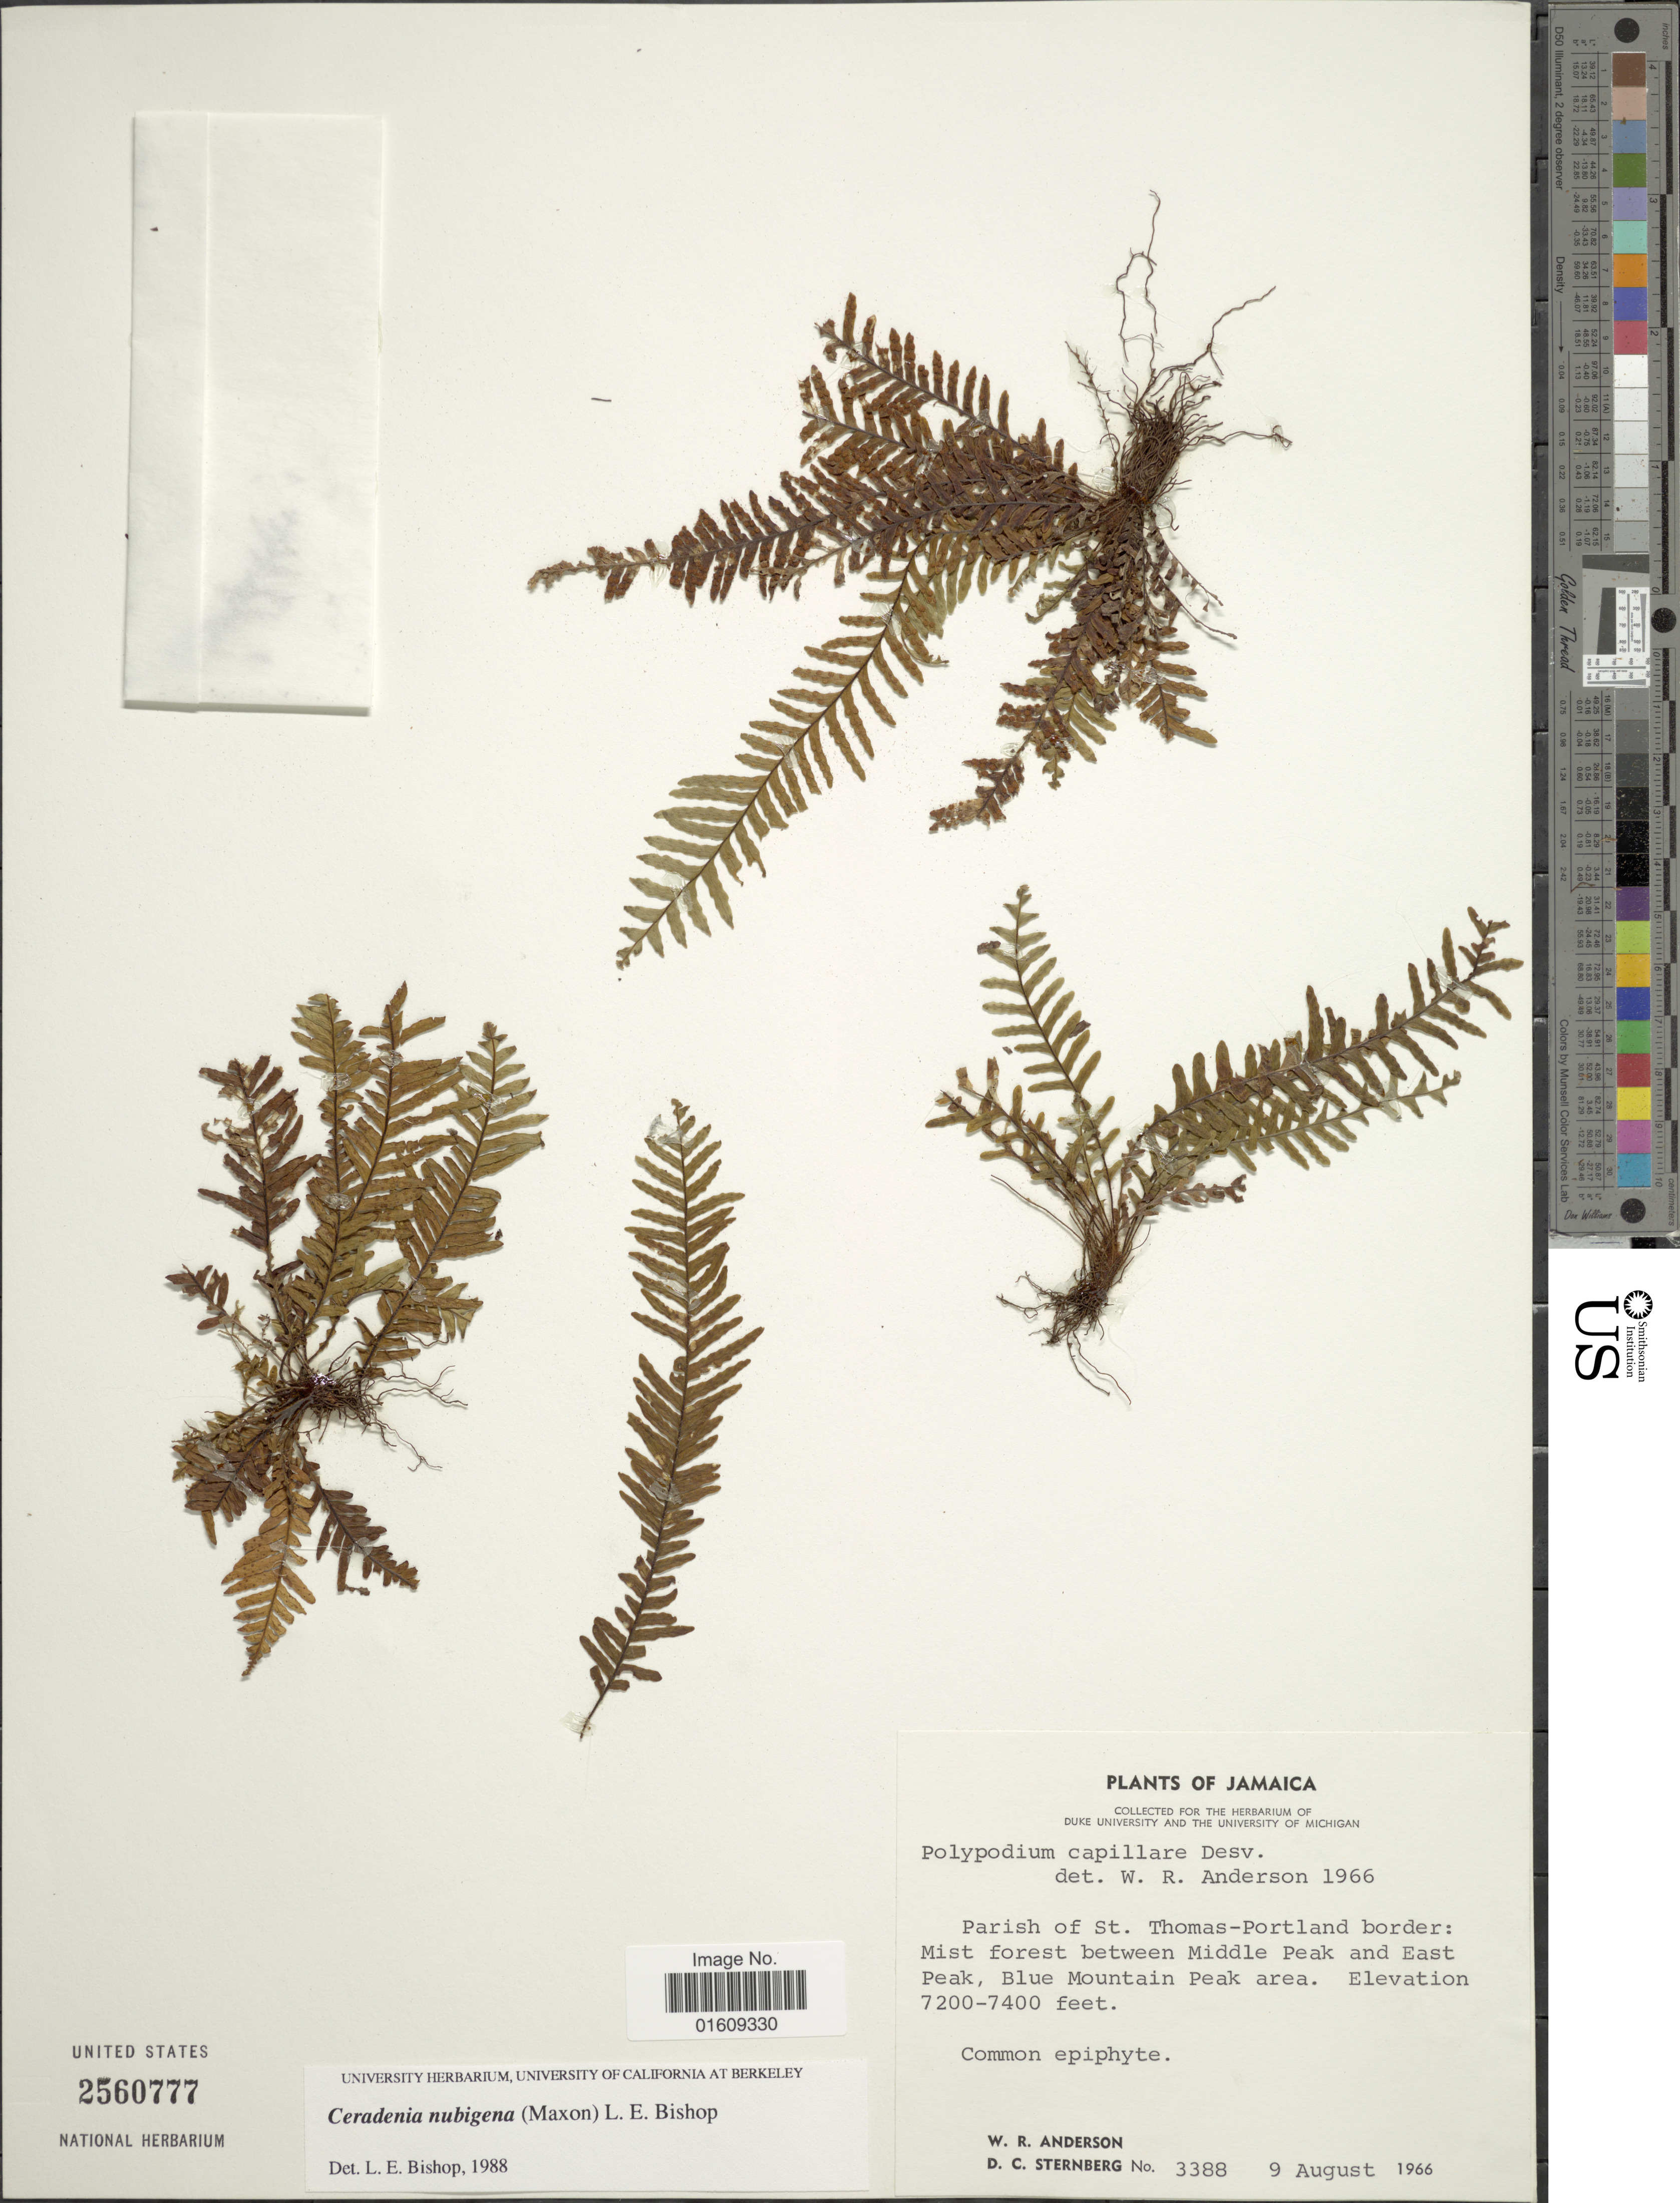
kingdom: Plantae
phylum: Tracheophyta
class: Polypodiopsida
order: Polypodiales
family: Polypodiaceae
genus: Ceradenia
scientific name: Ceradenia nubigena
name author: (Maxon) L.E. Bishop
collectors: W. Anderson & D. Sternberg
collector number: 3388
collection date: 1966-08-09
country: Jamaica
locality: Jamaica, Parish of St. Thomas-Portland border. Mist forest between Middle Peak and east Peak, Blue Mountain Peak area.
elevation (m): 2195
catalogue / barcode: US 2560777